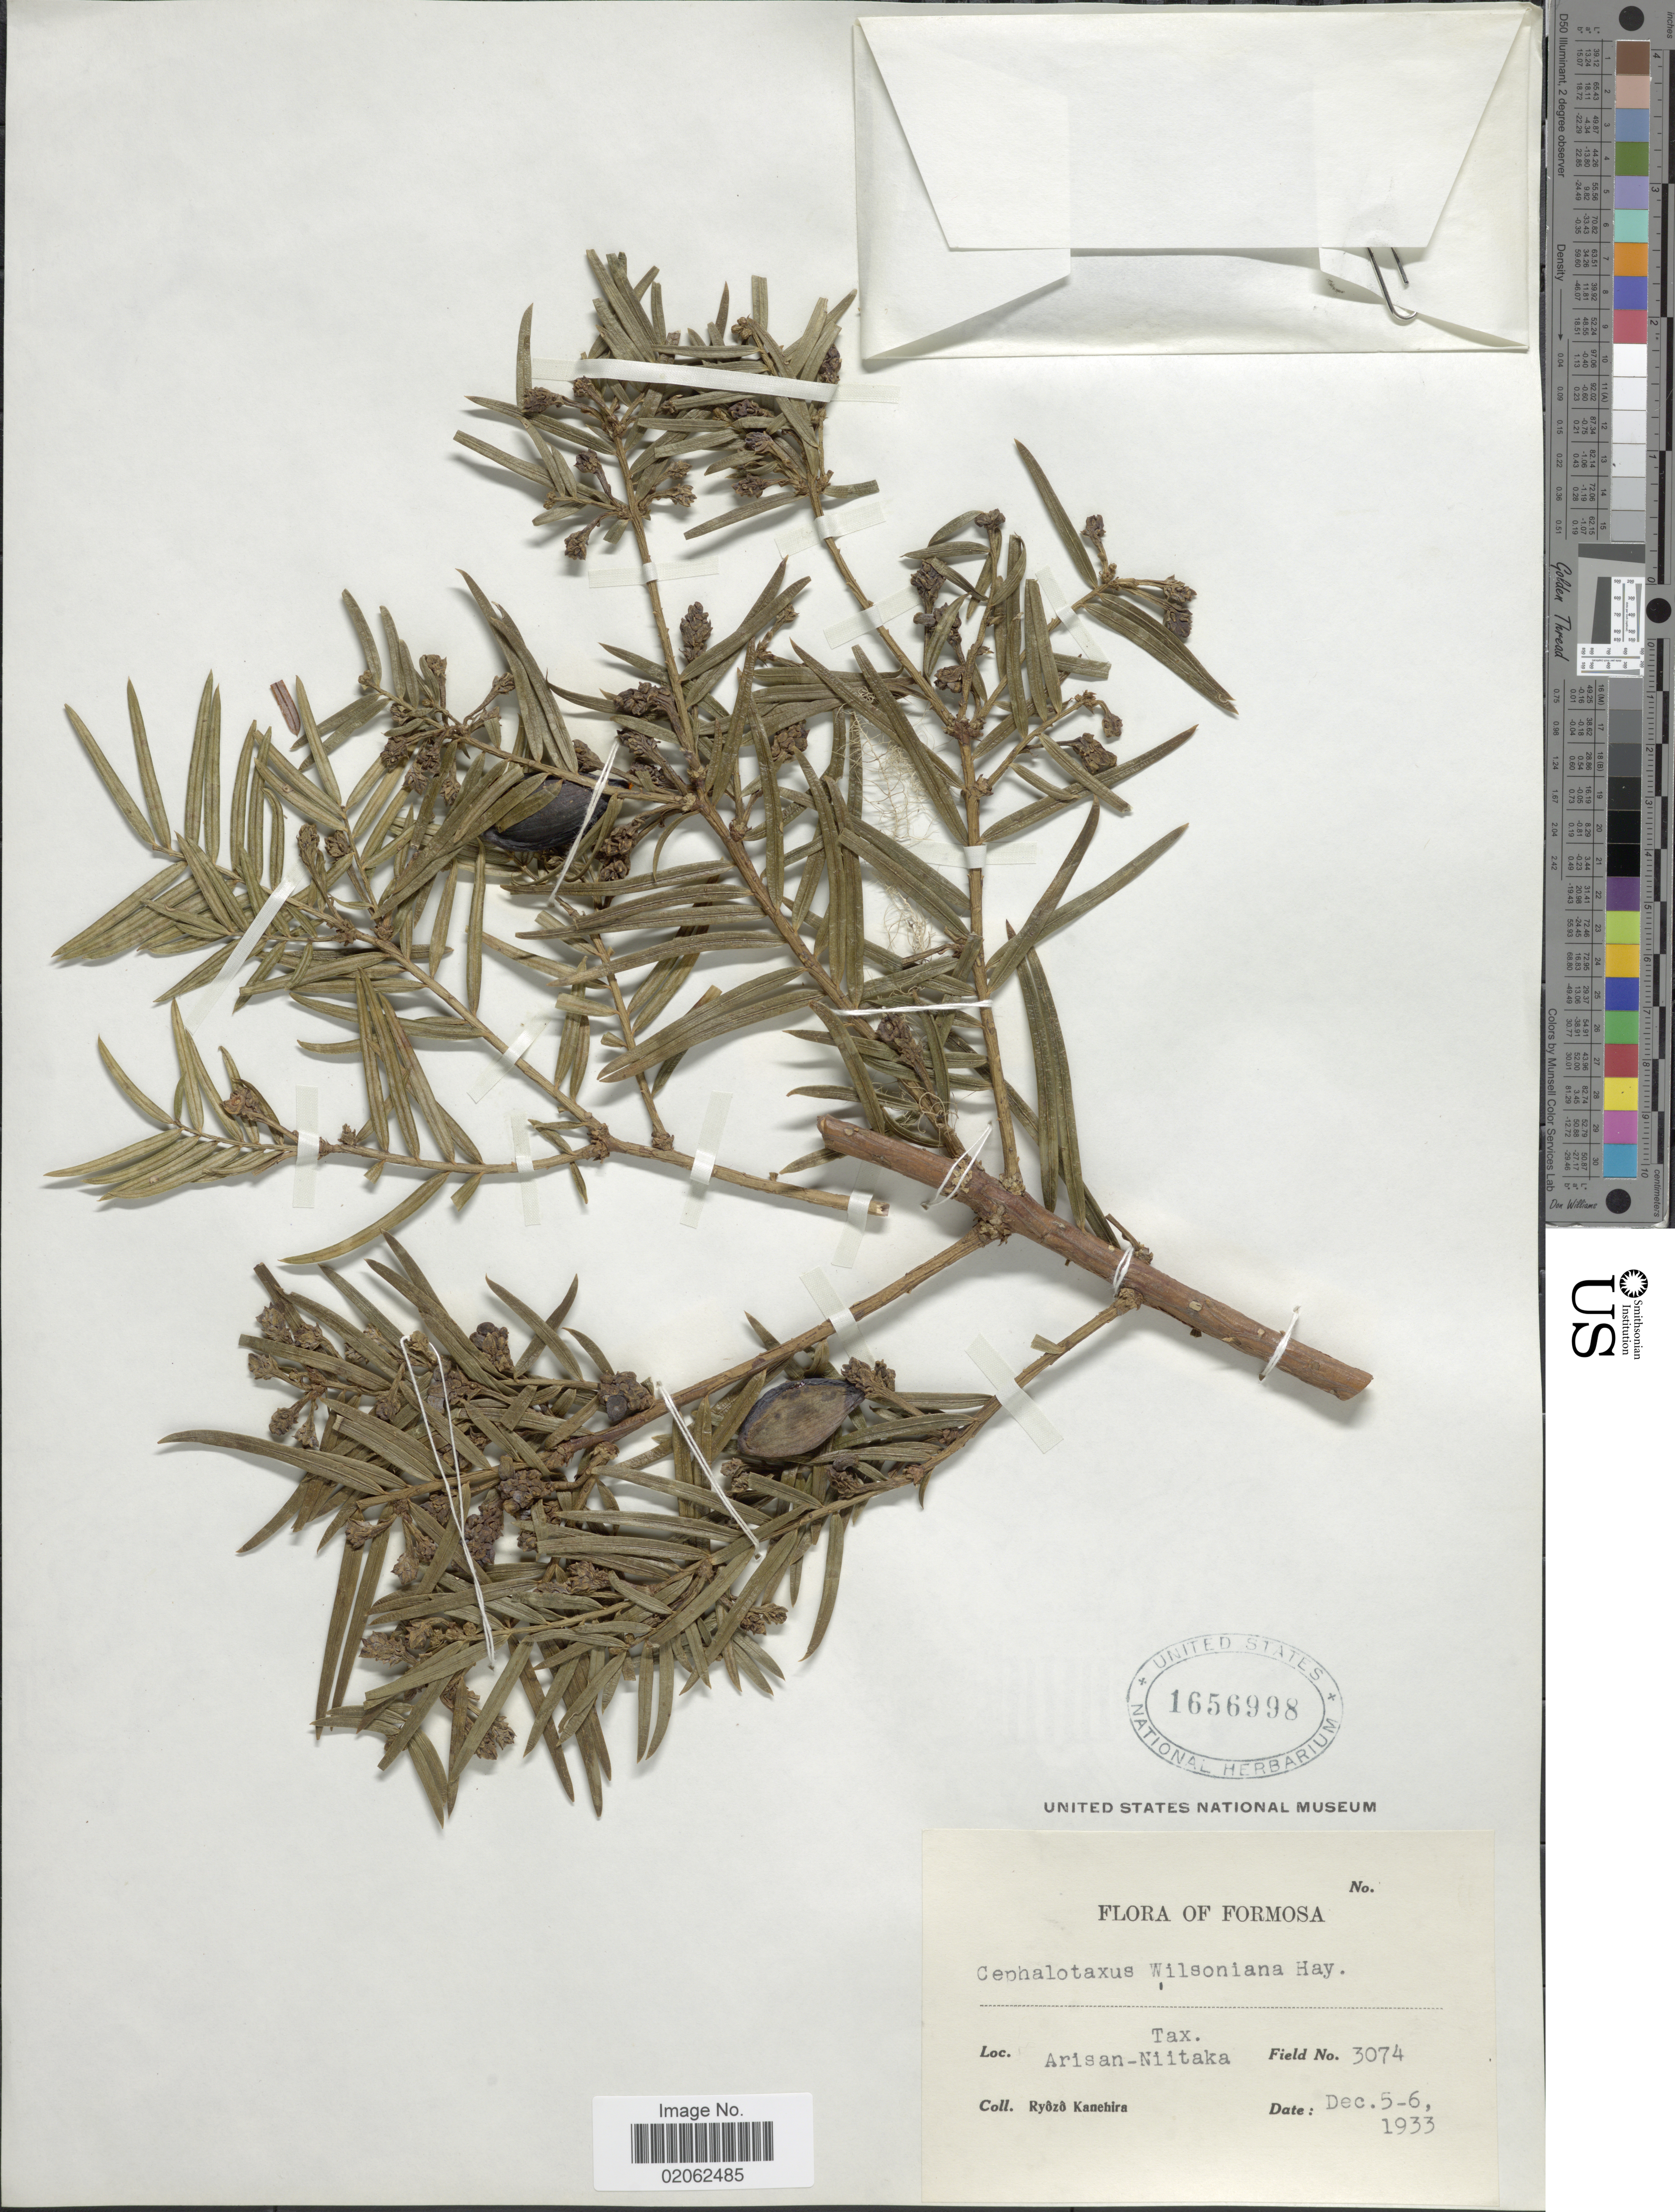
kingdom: Plantae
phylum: Tracheophyta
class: Pinopsida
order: Pinales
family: Cephalotaxaceae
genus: Cephalotaxus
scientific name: Cephalotaxus wilsoniana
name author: Hayata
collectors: R. Kanehira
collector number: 3074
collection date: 1933-12-05/1933-12-06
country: Taiwan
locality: Formosa. Arisan-Niitaka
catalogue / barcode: US 1656998